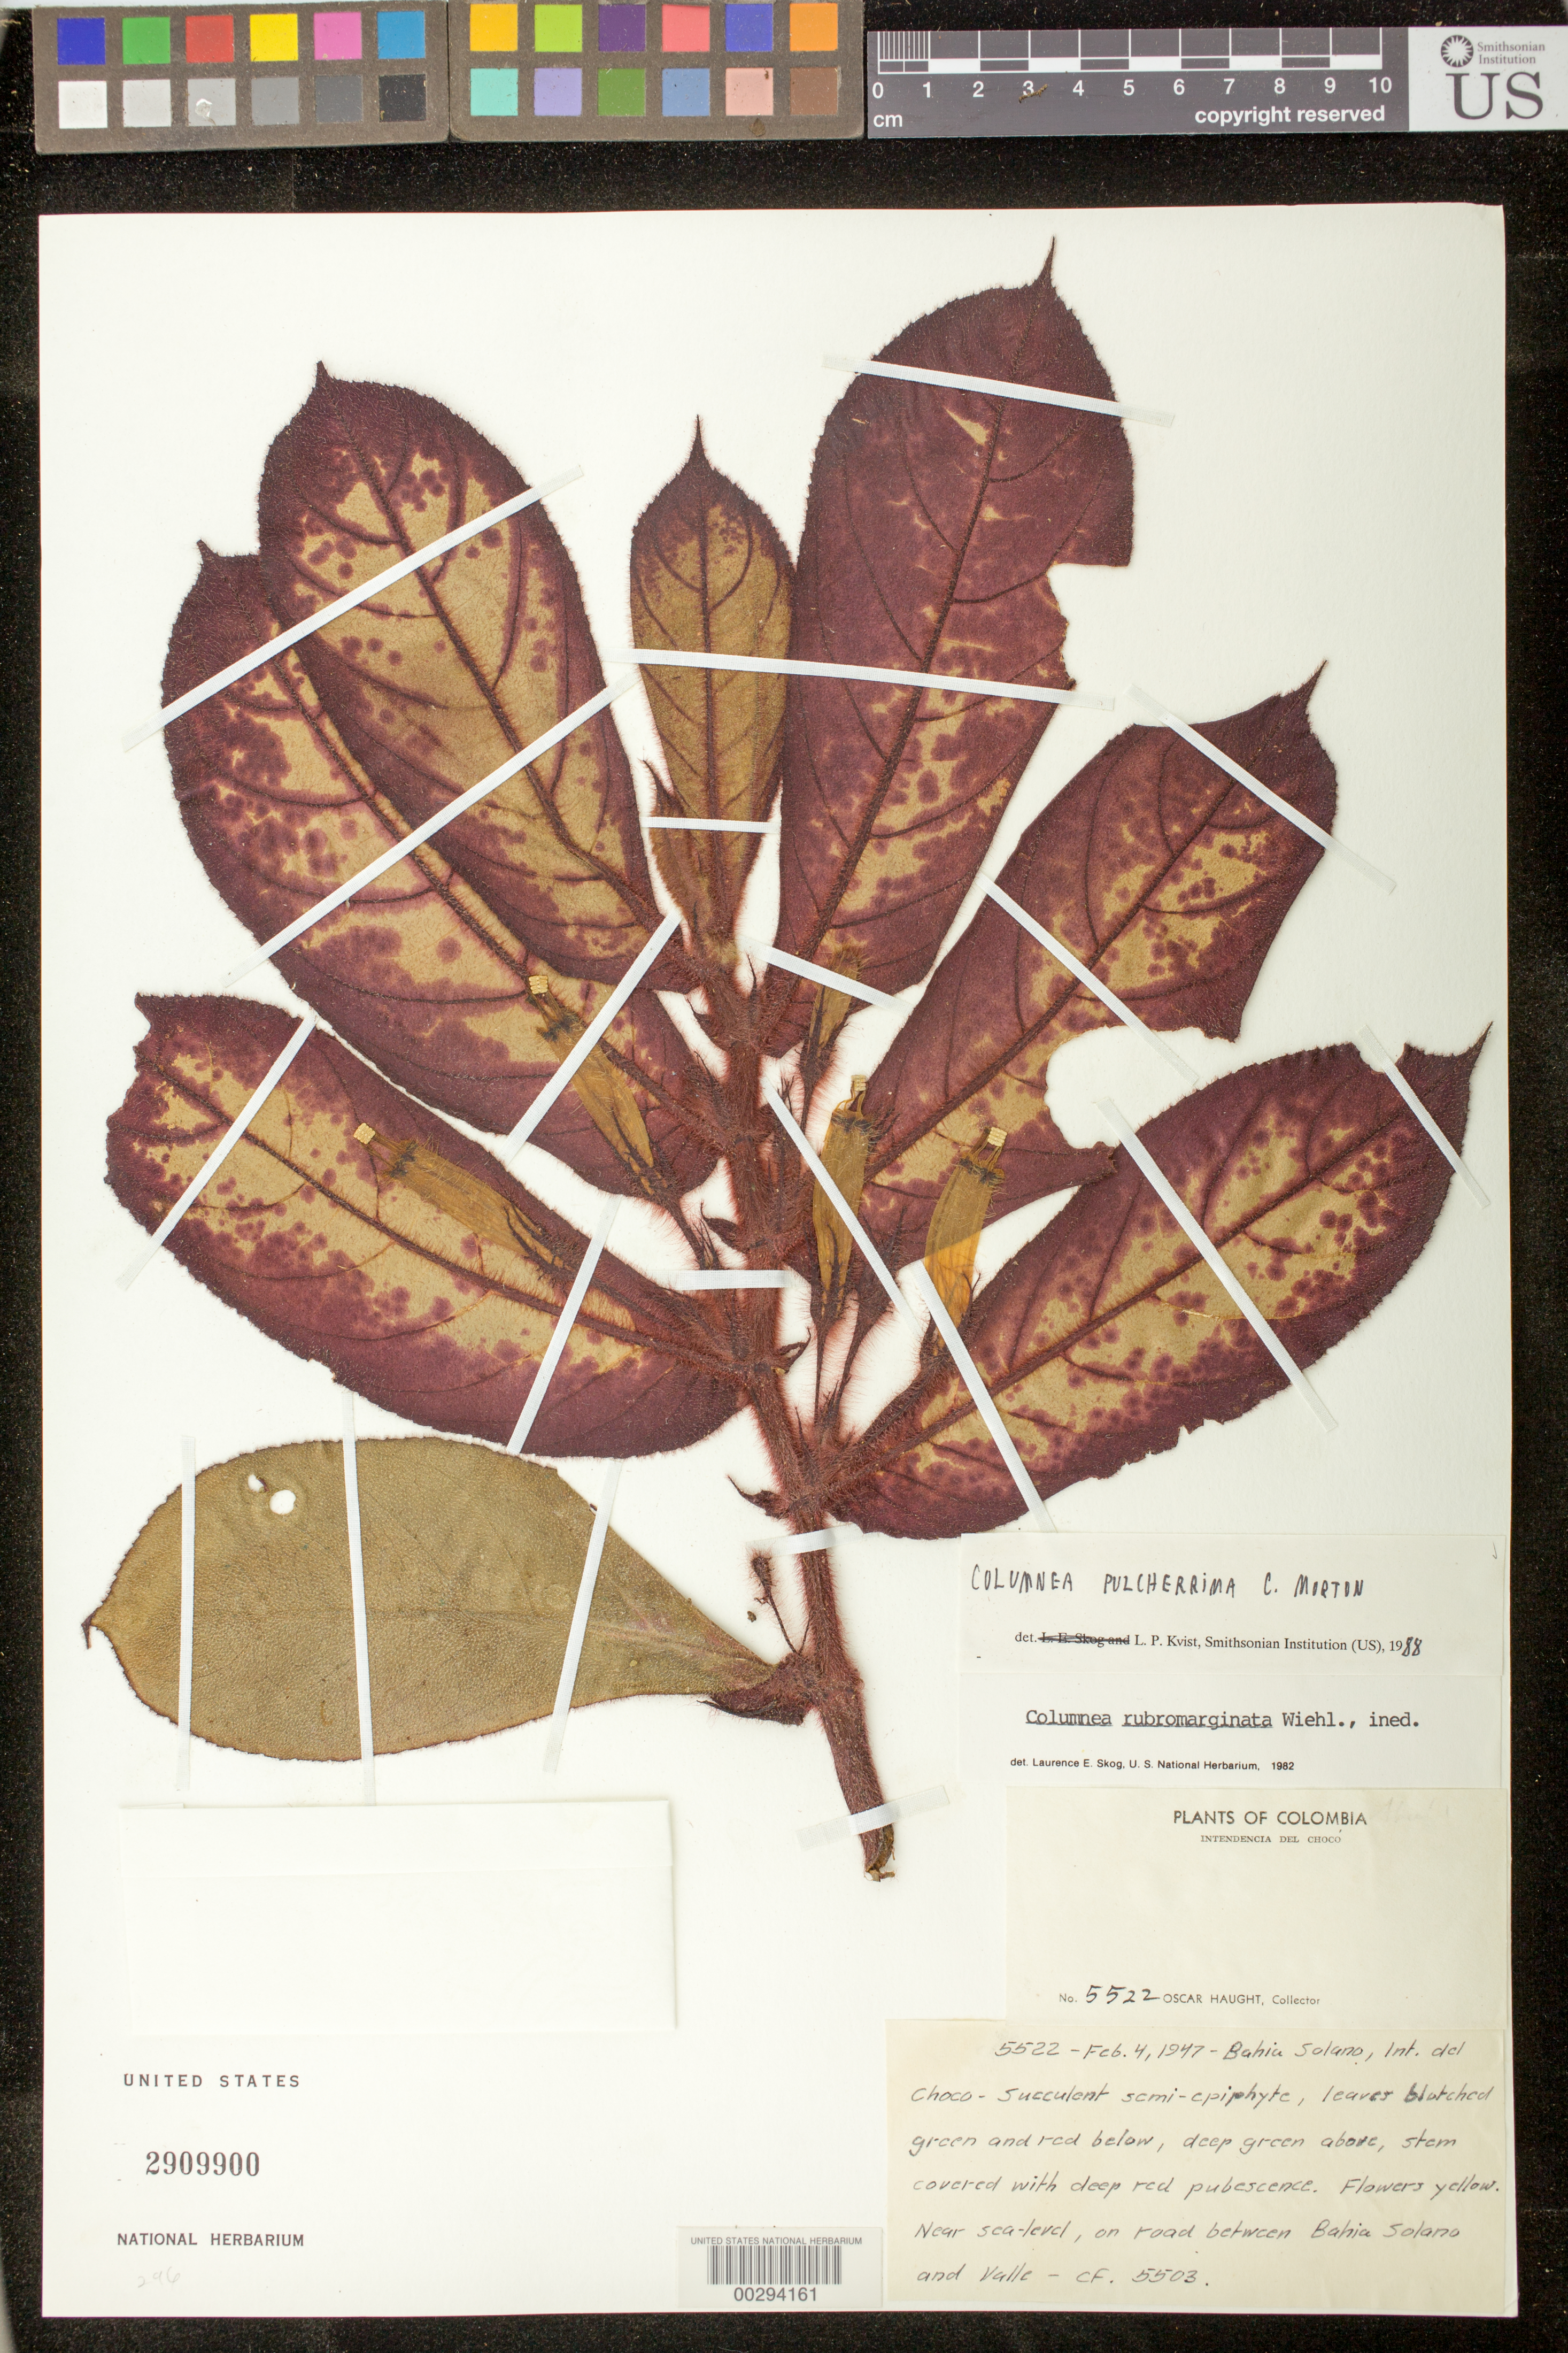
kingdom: Plantae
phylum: Tracheophyta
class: Magnoliopsida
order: Lamiales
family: Gesneriaceae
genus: Columnea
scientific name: Columnea pulcherrima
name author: C.V. Morton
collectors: O. L. Haught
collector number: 5522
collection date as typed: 04 Feb 1947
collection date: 1947-02-04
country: Colombia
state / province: Chocó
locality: On road between Bahia Solano and Valle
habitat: Near sea-level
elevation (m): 0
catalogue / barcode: US 2909900